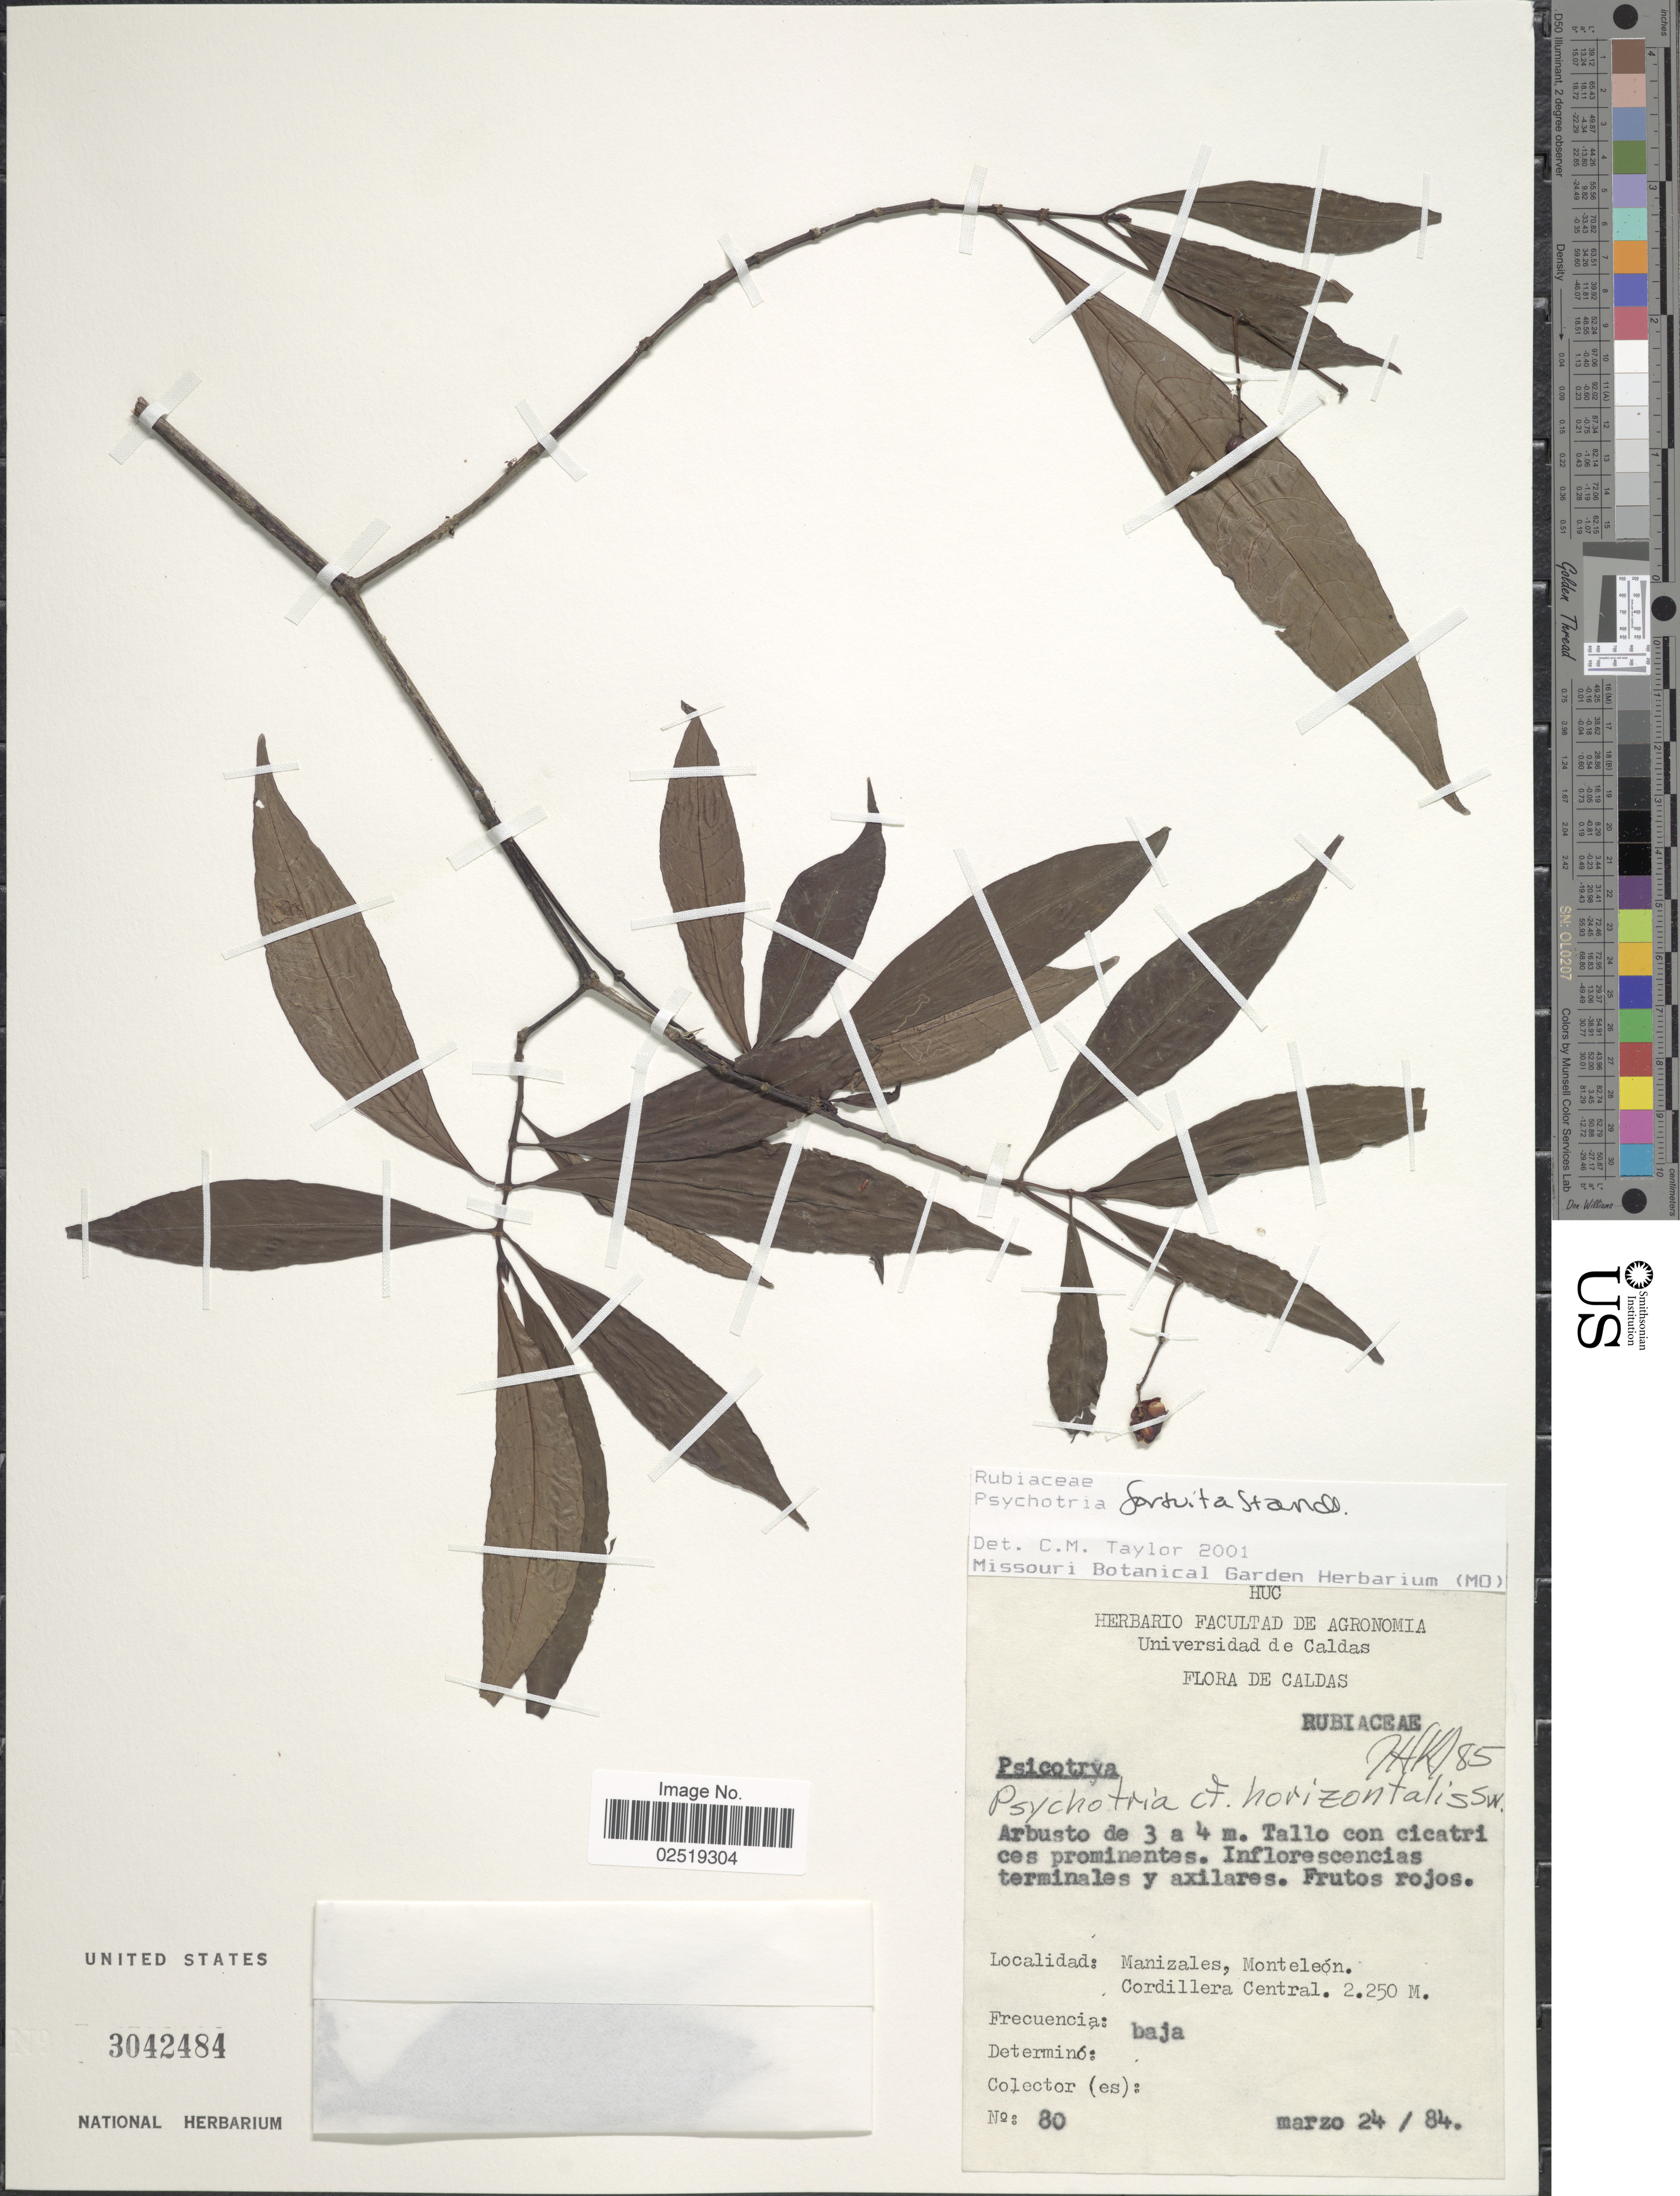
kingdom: Plantae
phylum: Tracheophyta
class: Magnoliopsida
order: Gentianales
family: Rubiaceae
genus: Psychotria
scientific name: Psychotria fortuita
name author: Standl.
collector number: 80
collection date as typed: Transcribed d/m/y: 24/3/84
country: Colombia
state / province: Caldas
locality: Manizales, Monteleon. Cordillera Central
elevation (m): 2250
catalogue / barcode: US 3042484